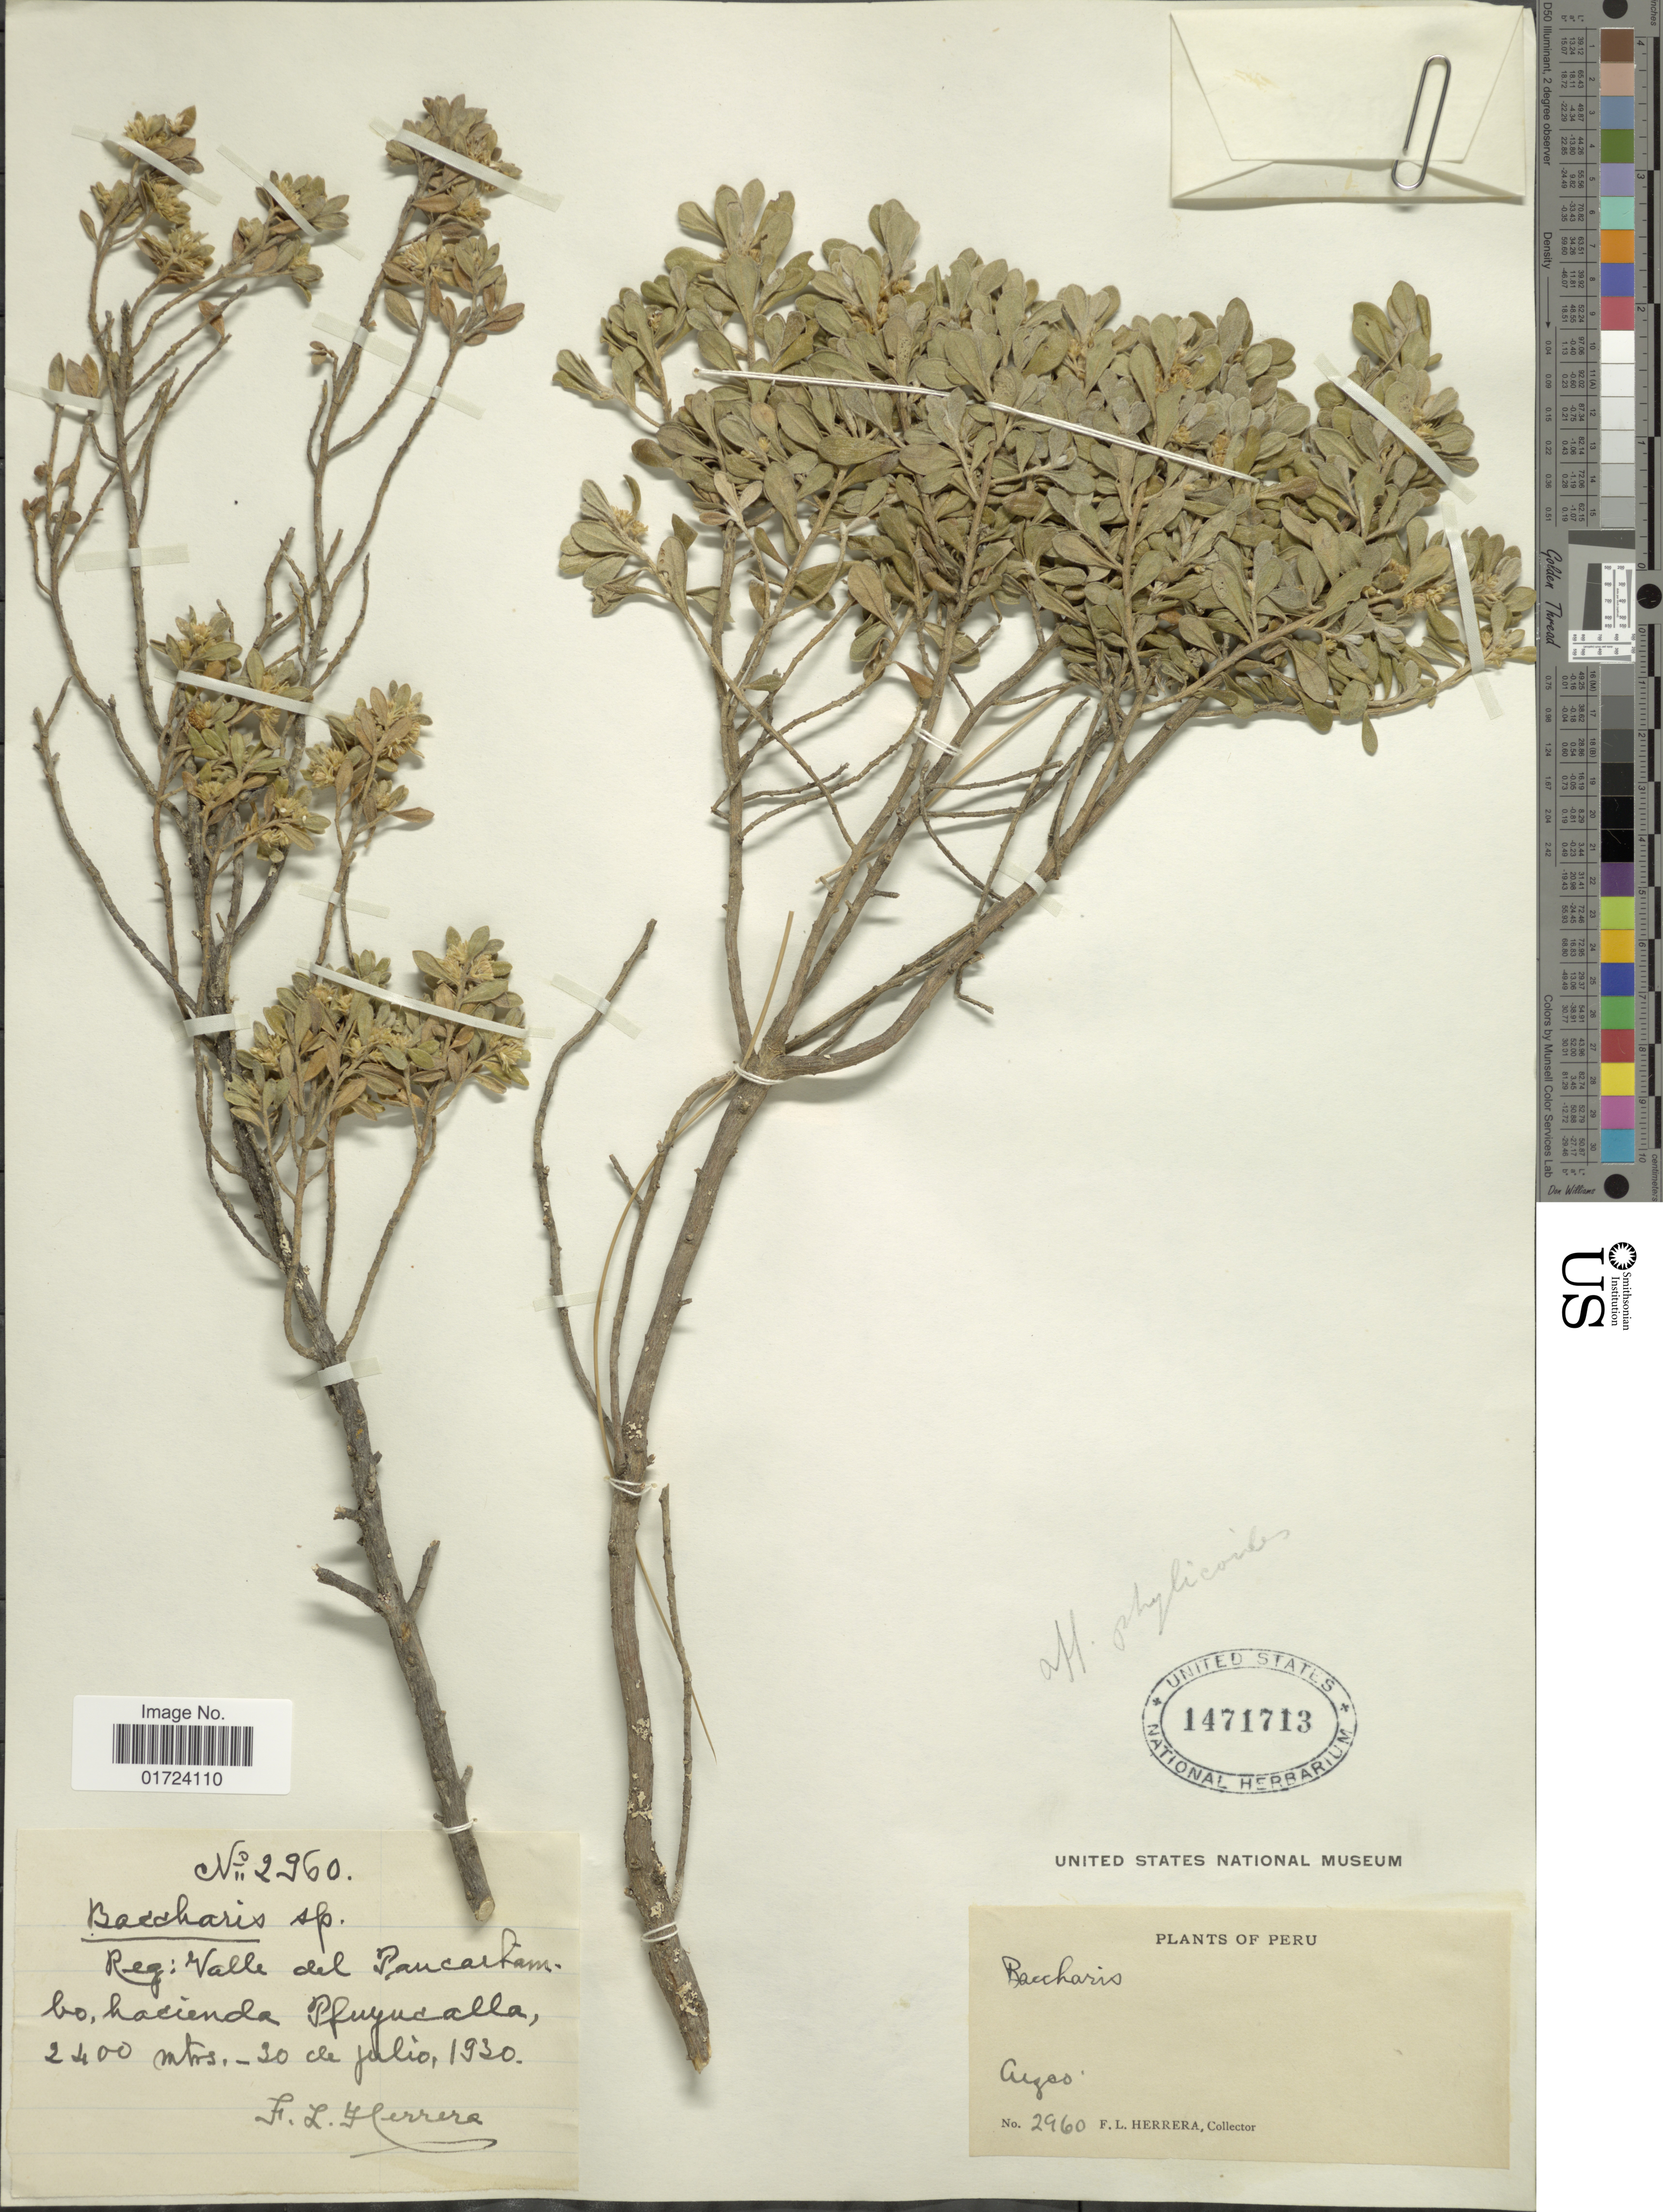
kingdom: Plantae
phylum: Tracheophyta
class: Magnoliopsida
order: Asterales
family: Asteraceae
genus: Baccharis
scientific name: Baccharis sp.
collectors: F. L. Herrera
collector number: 2960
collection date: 1930-07-30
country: Peru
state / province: Cusco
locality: Cuzco. reg. Valle del Paucarhambo, hacienda Pluyucalla.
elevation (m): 2400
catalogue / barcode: US 1471713